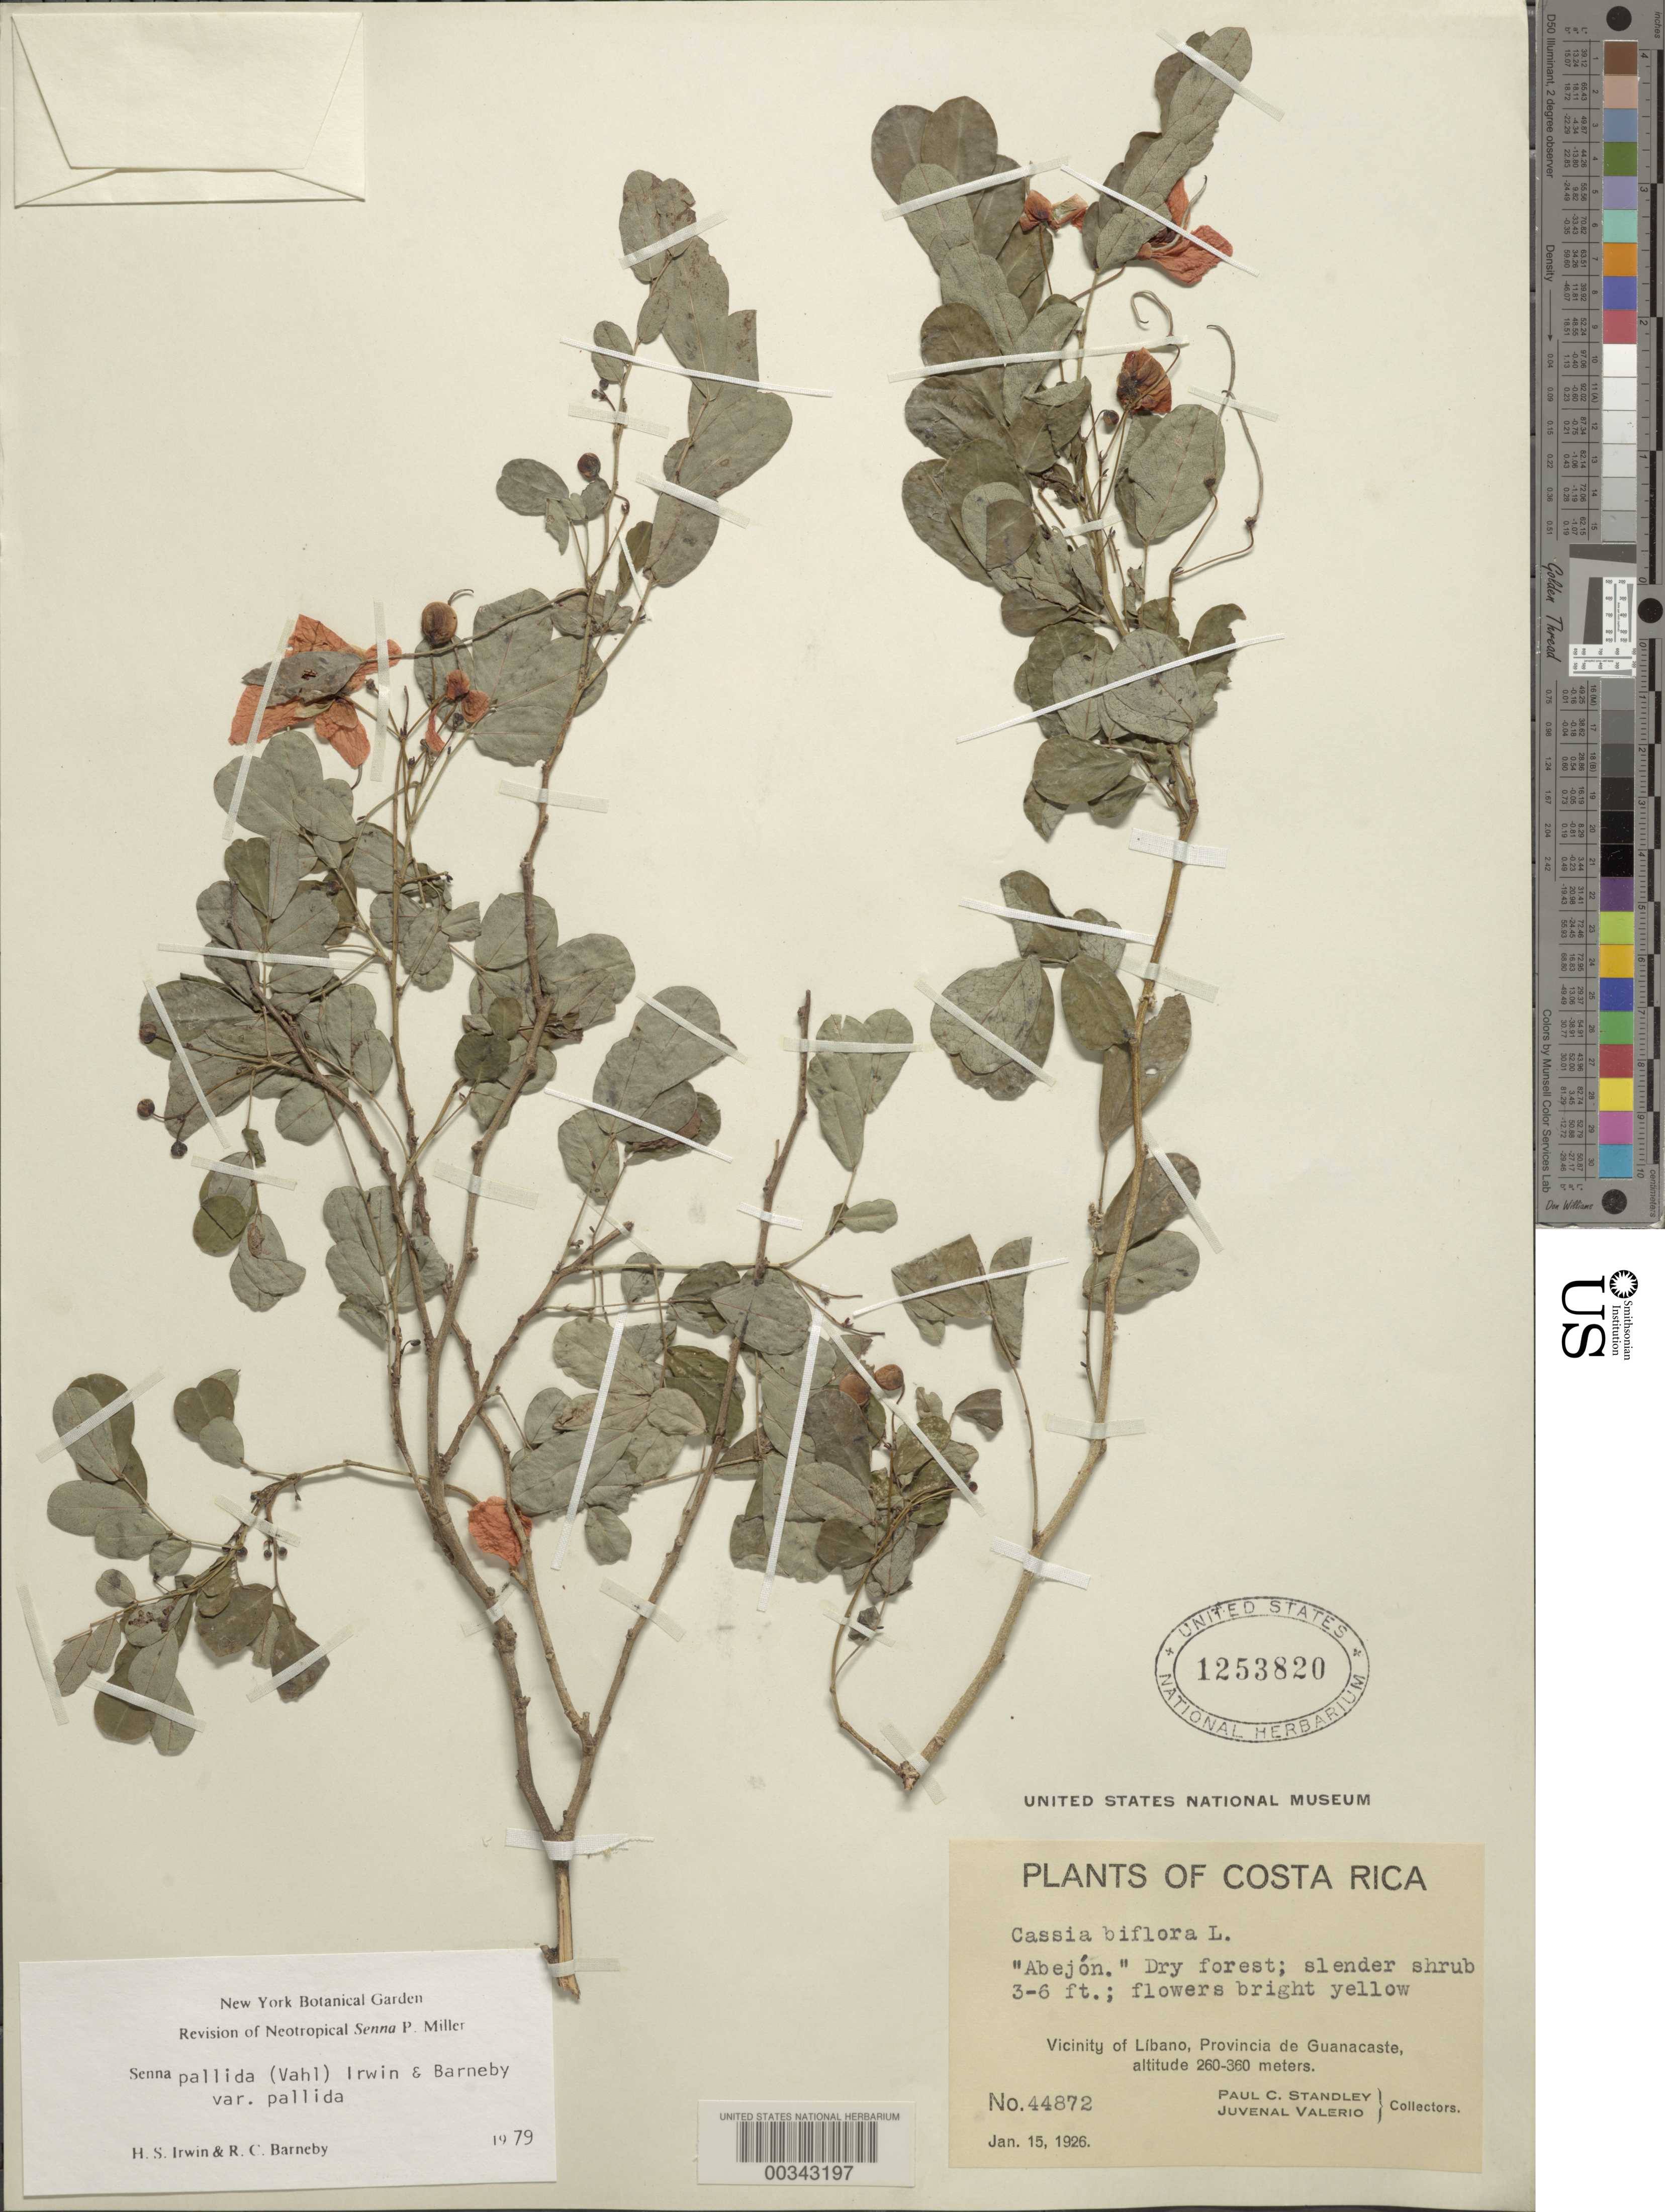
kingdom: Plantae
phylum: Tracheophyta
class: Magnoliopsida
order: Fabales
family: Fabaceae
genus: Senna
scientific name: Senna pallida var. pallida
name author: (Vahl) H.S. Irwin & Barneby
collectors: P. C. Standley & J. Valerio R.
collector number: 44872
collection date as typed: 15 Jan 1926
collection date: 1926-01-15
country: Costa Rica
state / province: Guanacaste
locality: Vicinity of Libano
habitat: Dry forest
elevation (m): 260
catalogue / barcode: US 1253820